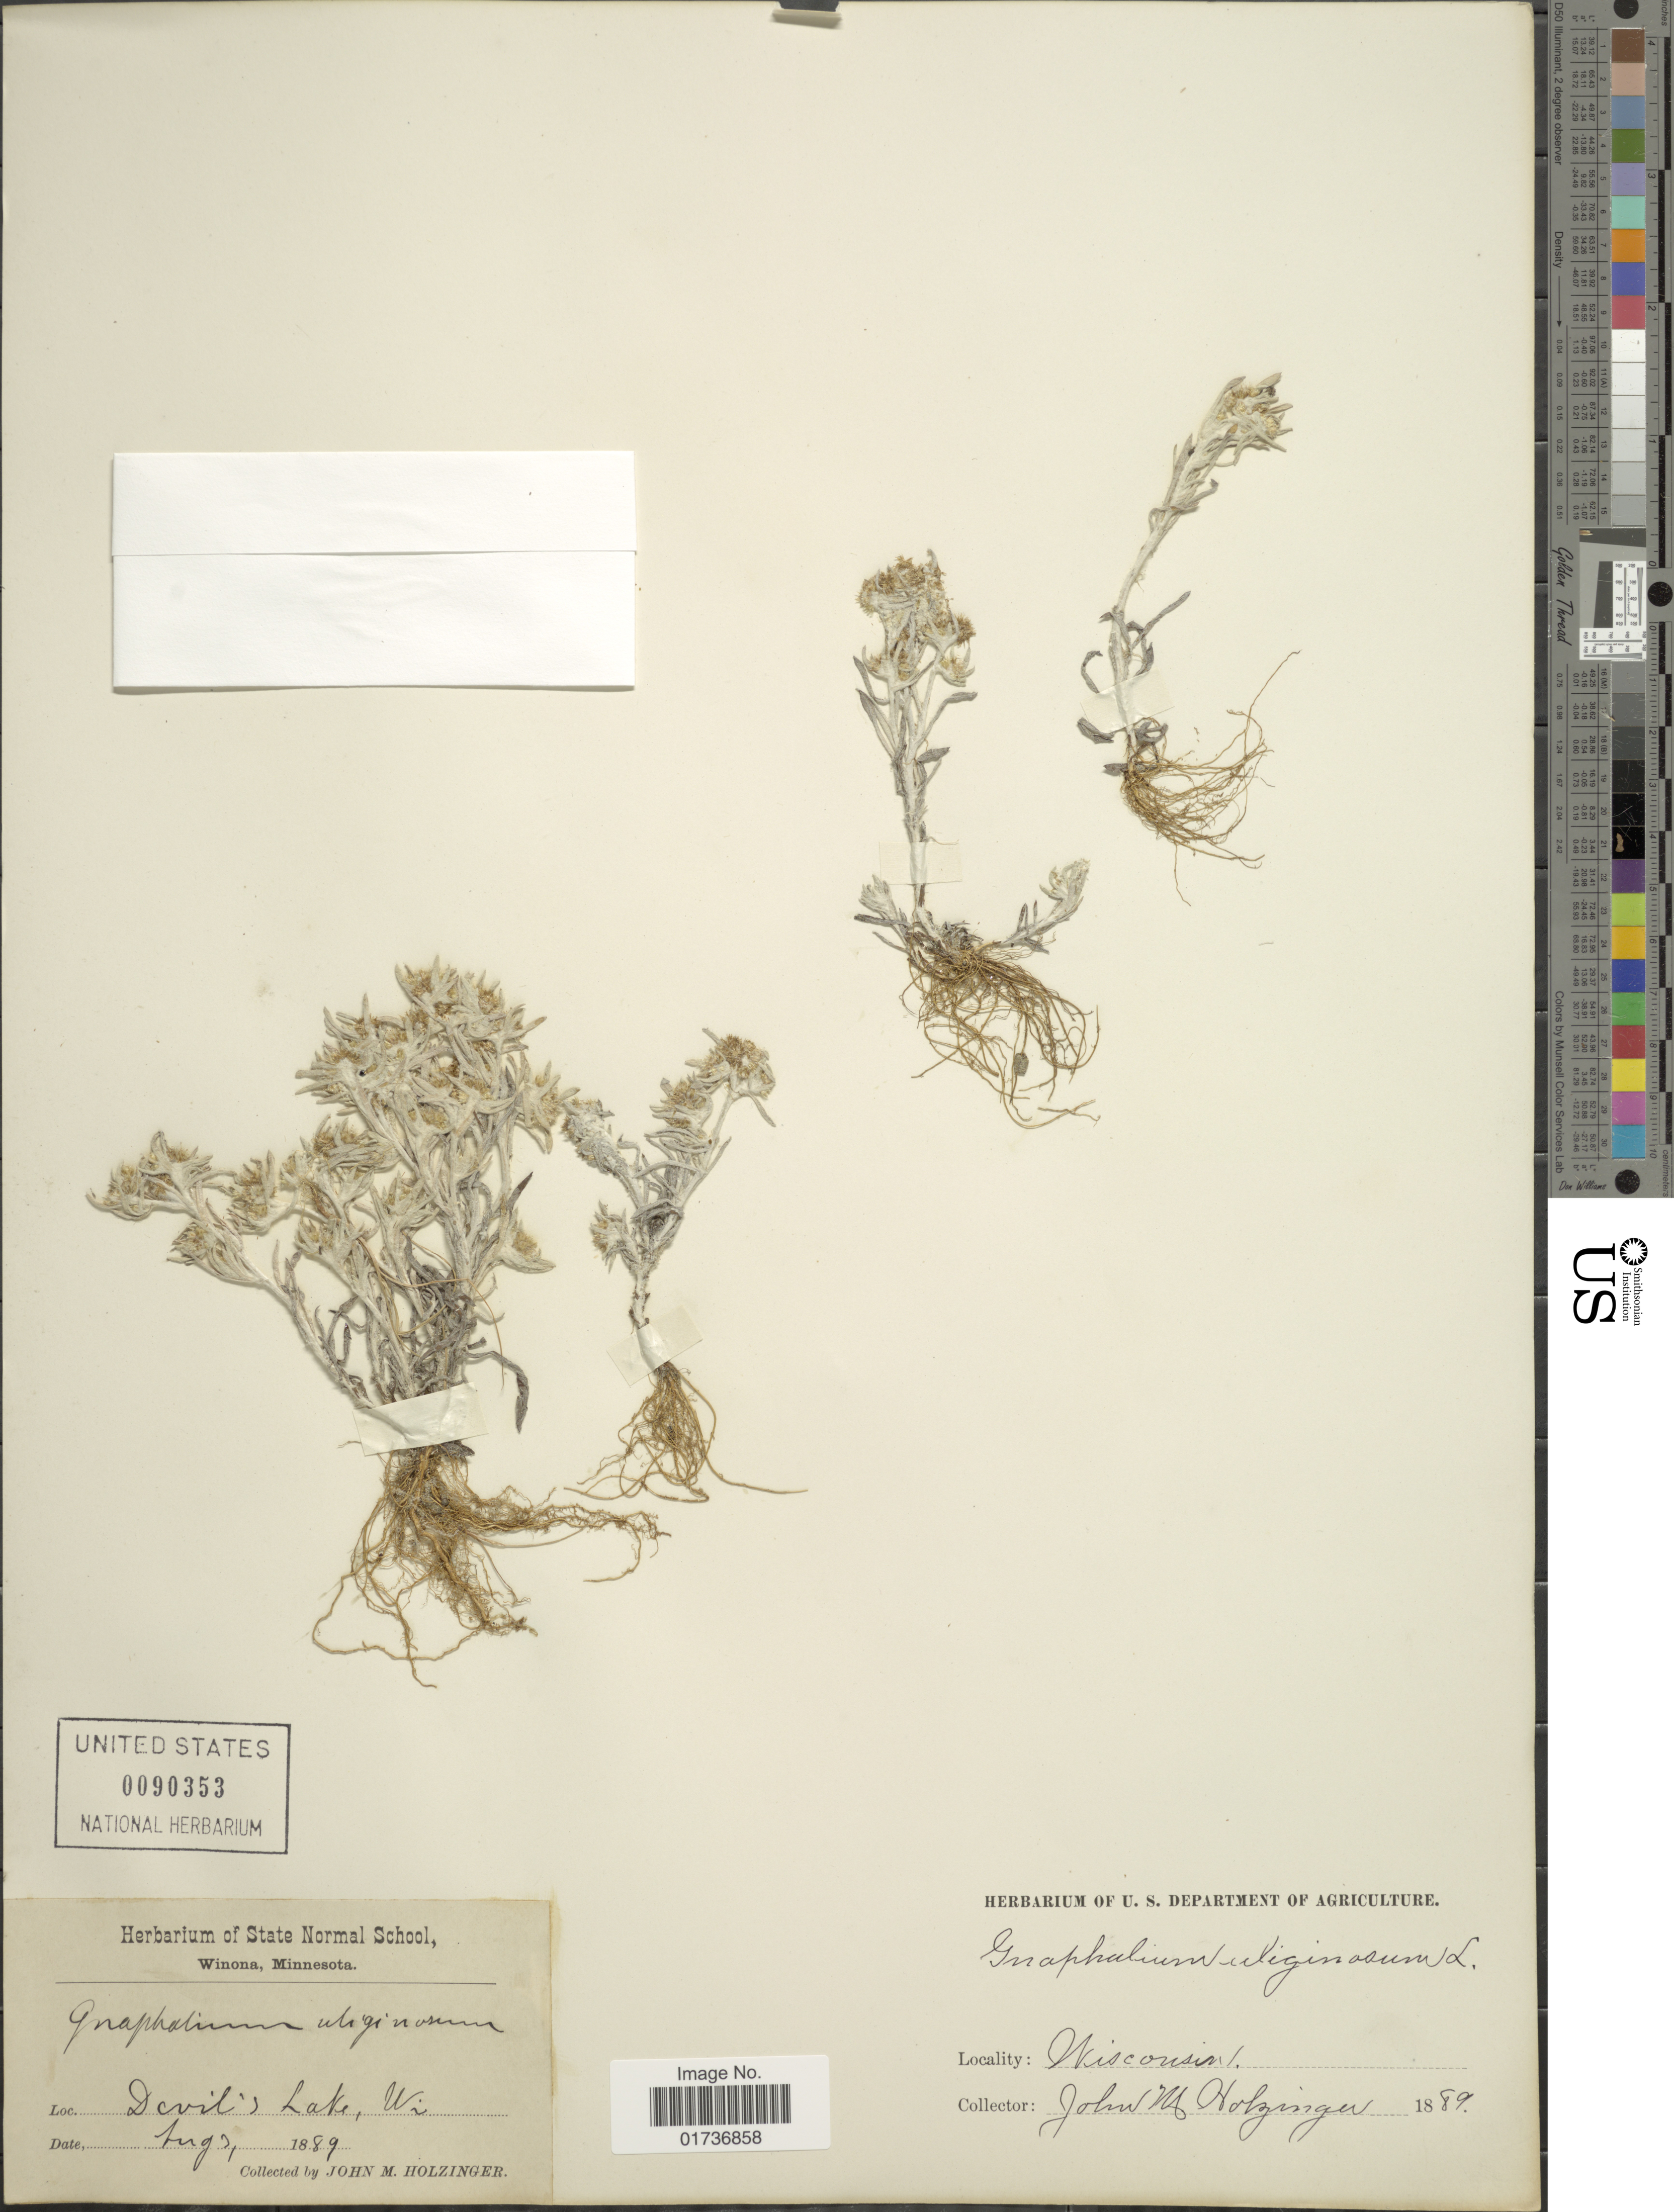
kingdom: Plantae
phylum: Tracheophyta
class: Magnoliopsida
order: Asterales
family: Asteraceae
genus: Gnaphalium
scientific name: Gnaphalium uliginosum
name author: L.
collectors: J. M. Holzinger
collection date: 1889-08-03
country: United States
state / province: Wisconsin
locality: Devil's Lake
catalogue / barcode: US 90353